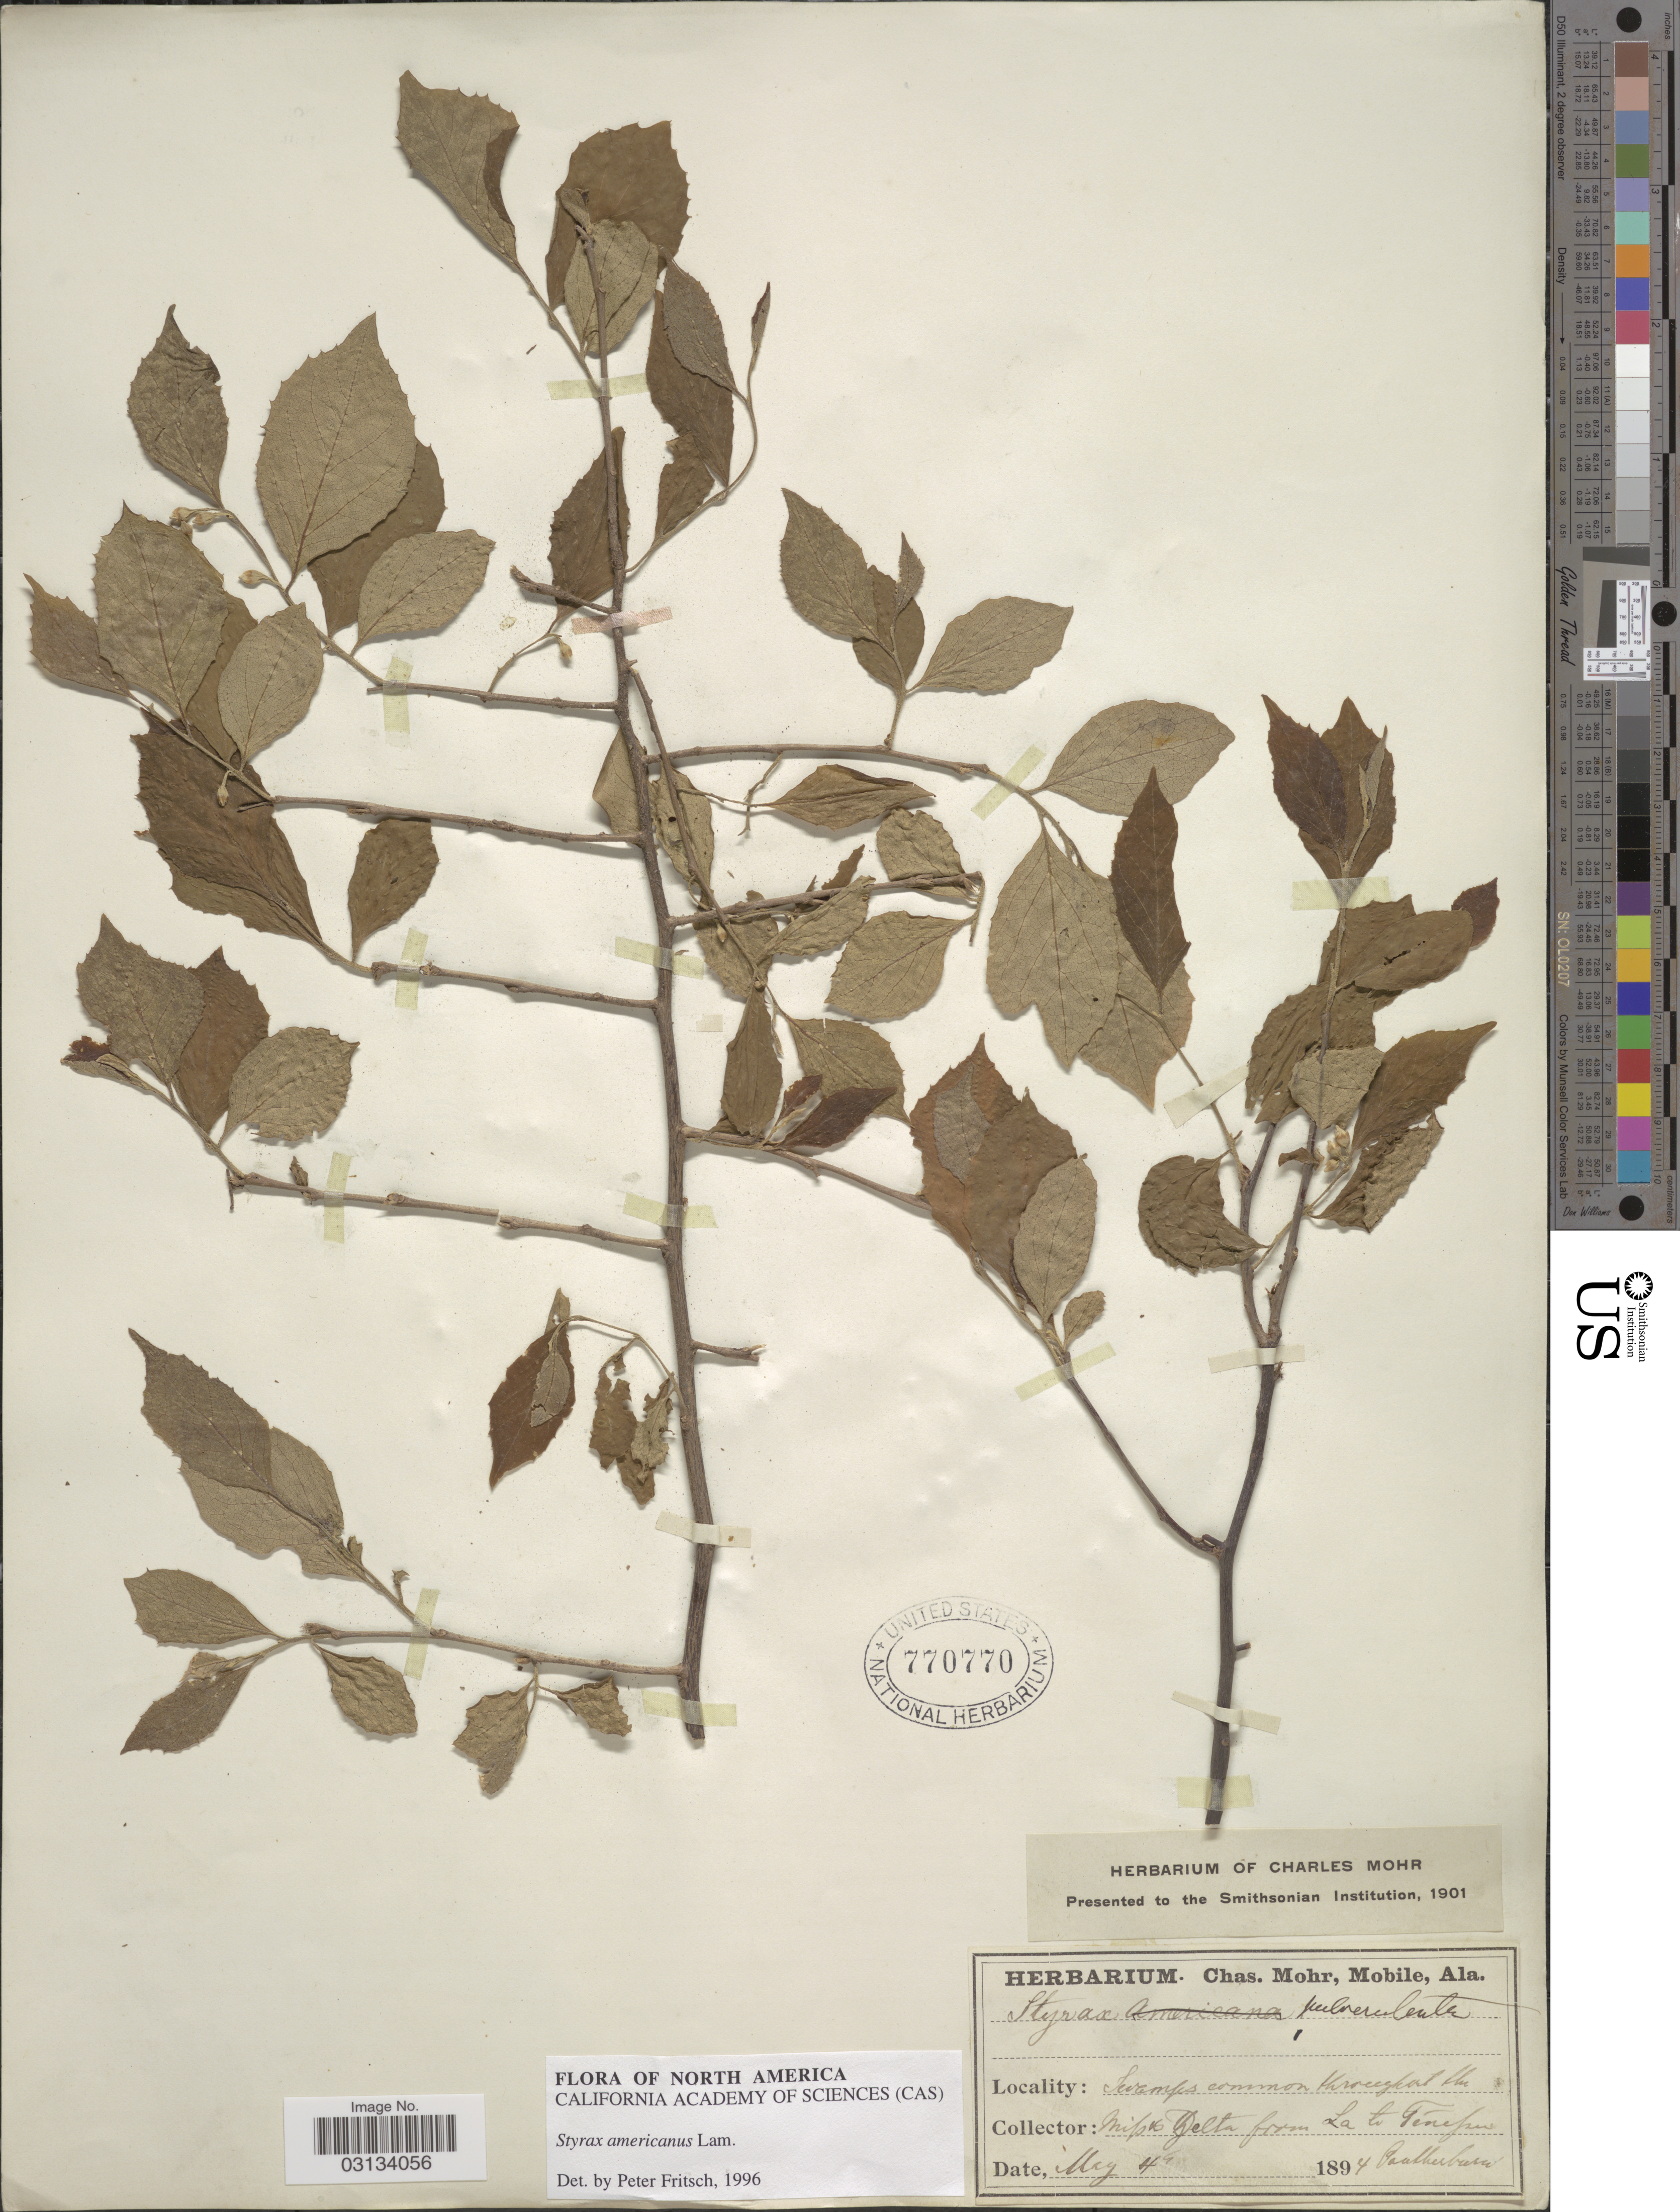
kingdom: Plantae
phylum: Tracheophyta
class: Magnoliopsida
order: Ericales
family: Styracaceae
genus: Styrax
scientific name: Styrax americanus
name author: Lam.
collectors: ex herb. C. Mohr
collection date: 1894-05-04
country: United States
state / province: Mississippi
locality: Swamps common throughout the Miss. Delta from La. to Tennessee. Pantherburn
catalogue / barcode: US 770770